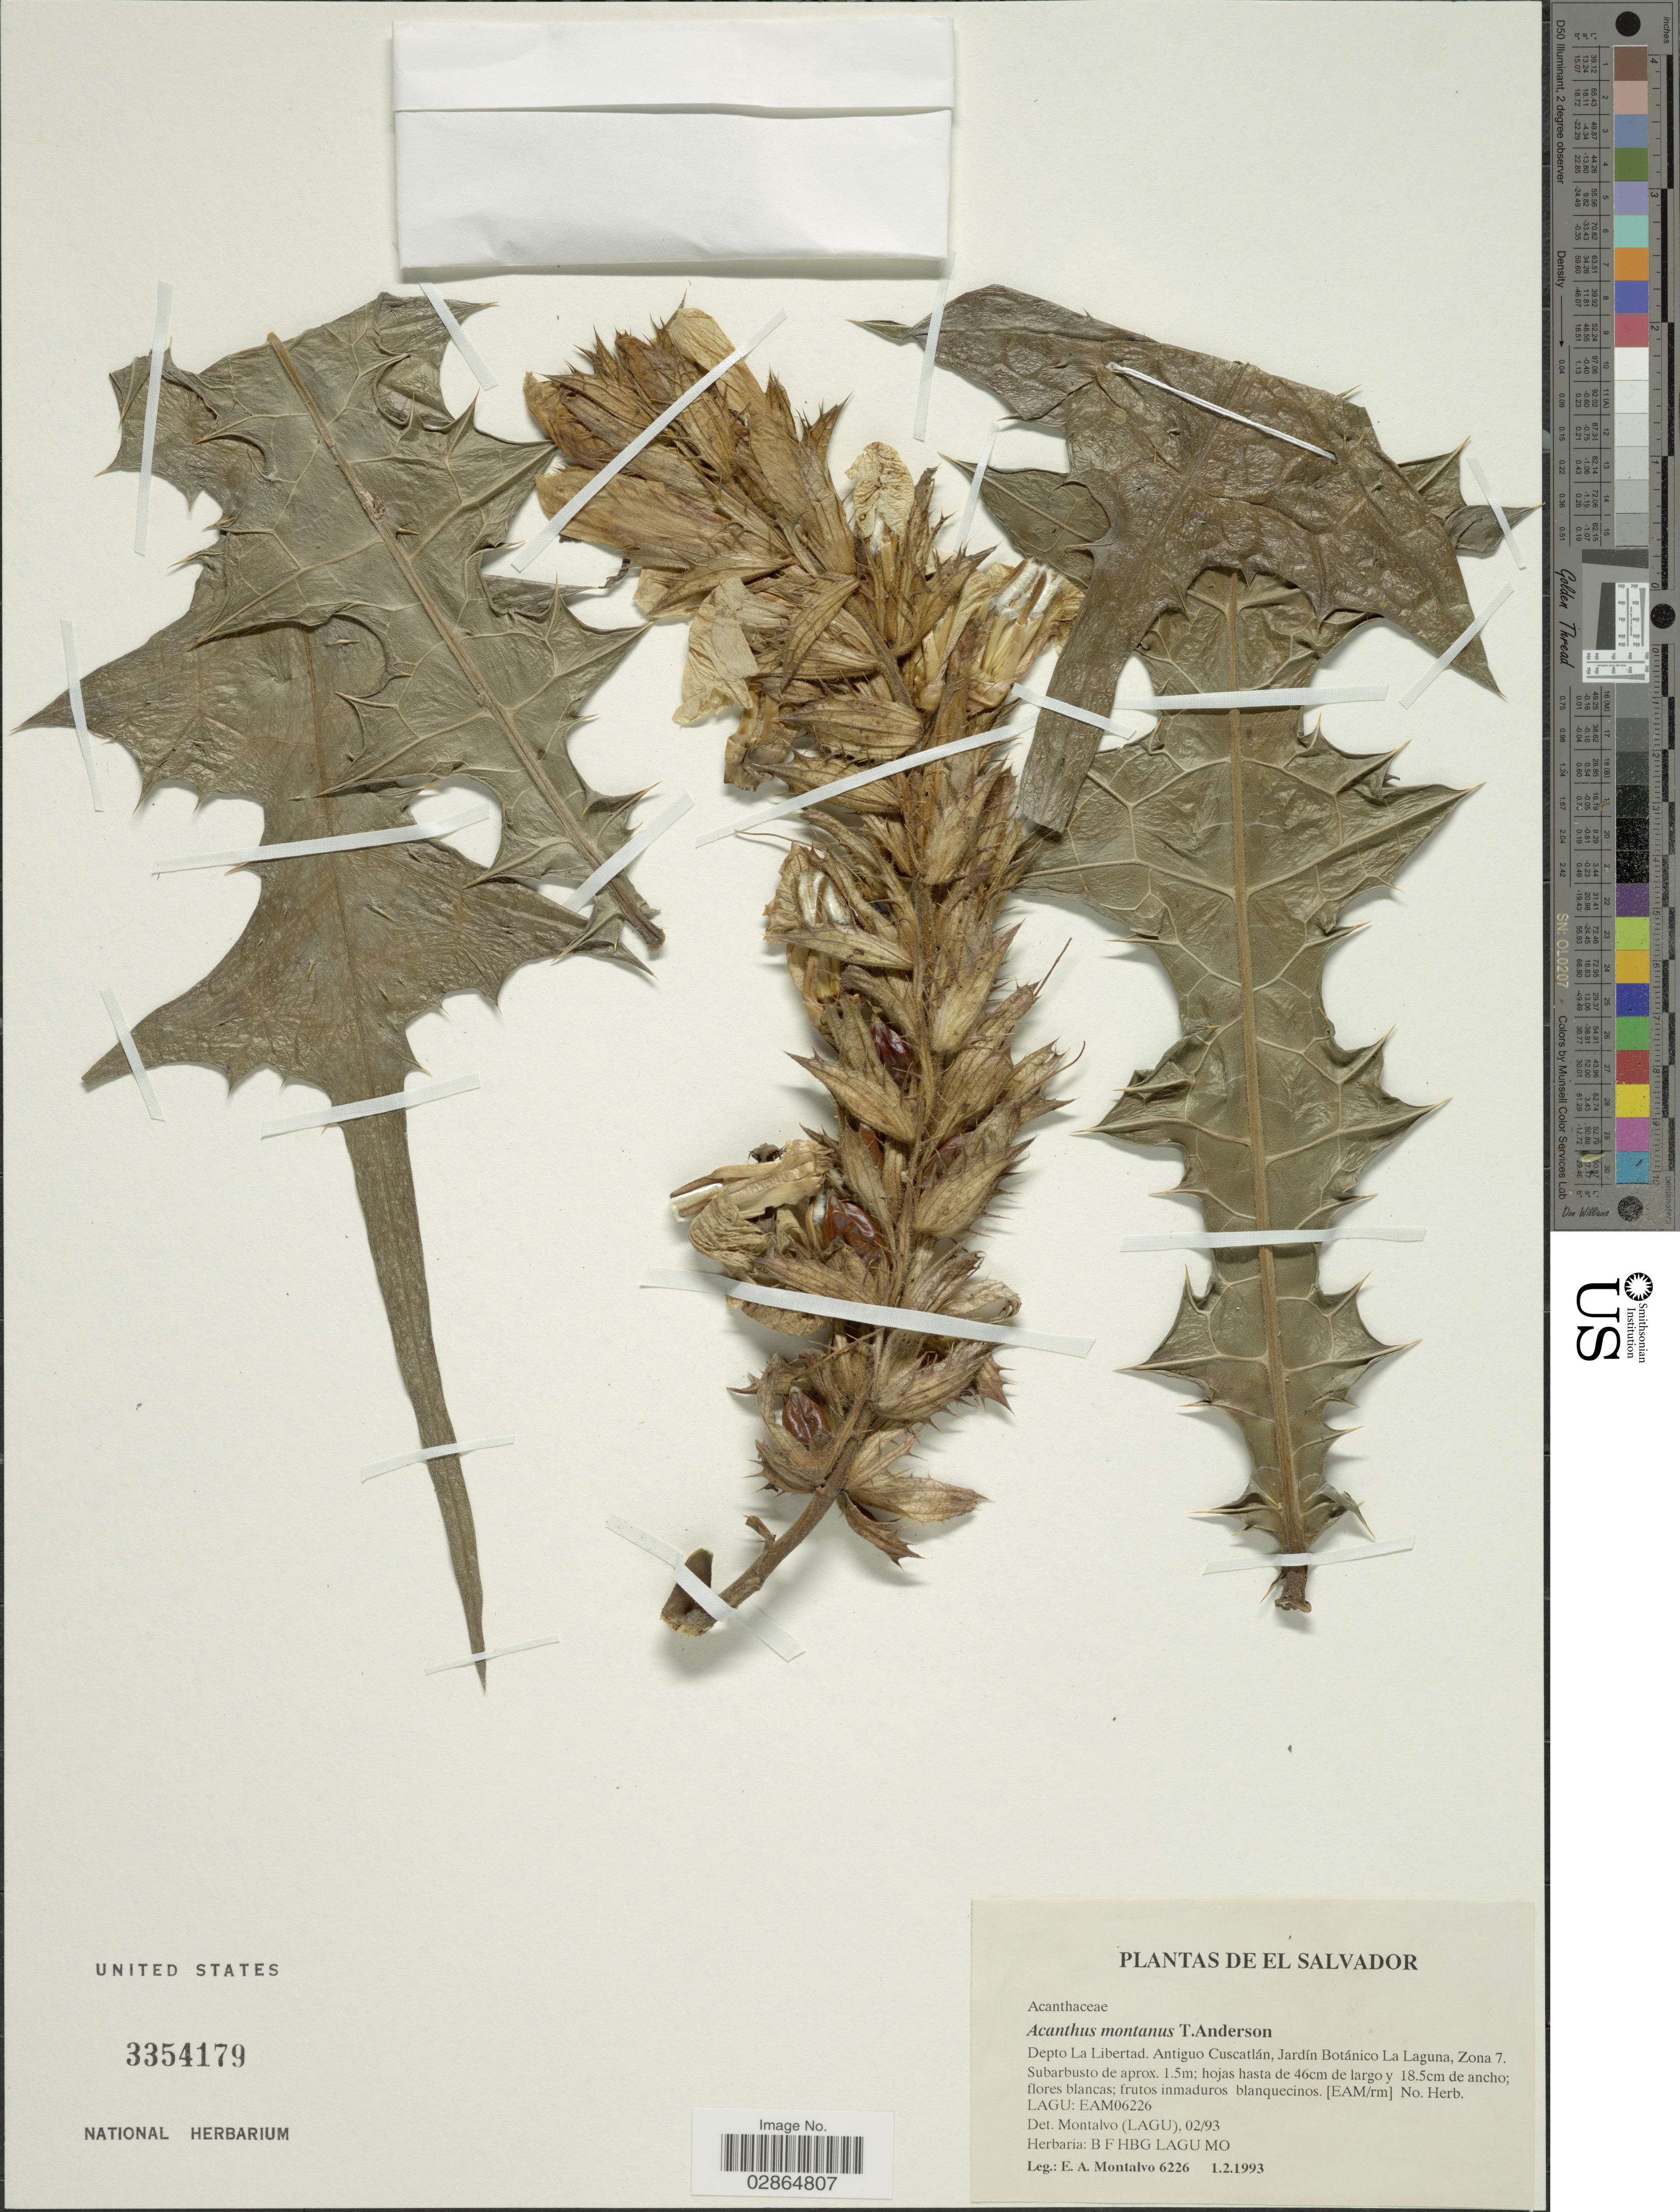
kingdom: Plantae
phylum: Tracheophyta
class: Magnoliopsida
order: Lamiales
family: Acanthaceae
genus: Acanthus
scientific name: Acanthus montanus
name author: (Nees) T. Anderson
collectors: E. A. Montalvo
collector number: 6226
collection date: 1993-02-01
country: El Salvador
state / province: La Libertad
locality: Depto La Libertad, Antiguo Cuscatlán, Jardín Botánico La Laguna, Zona 7.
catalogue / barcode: US 3354179